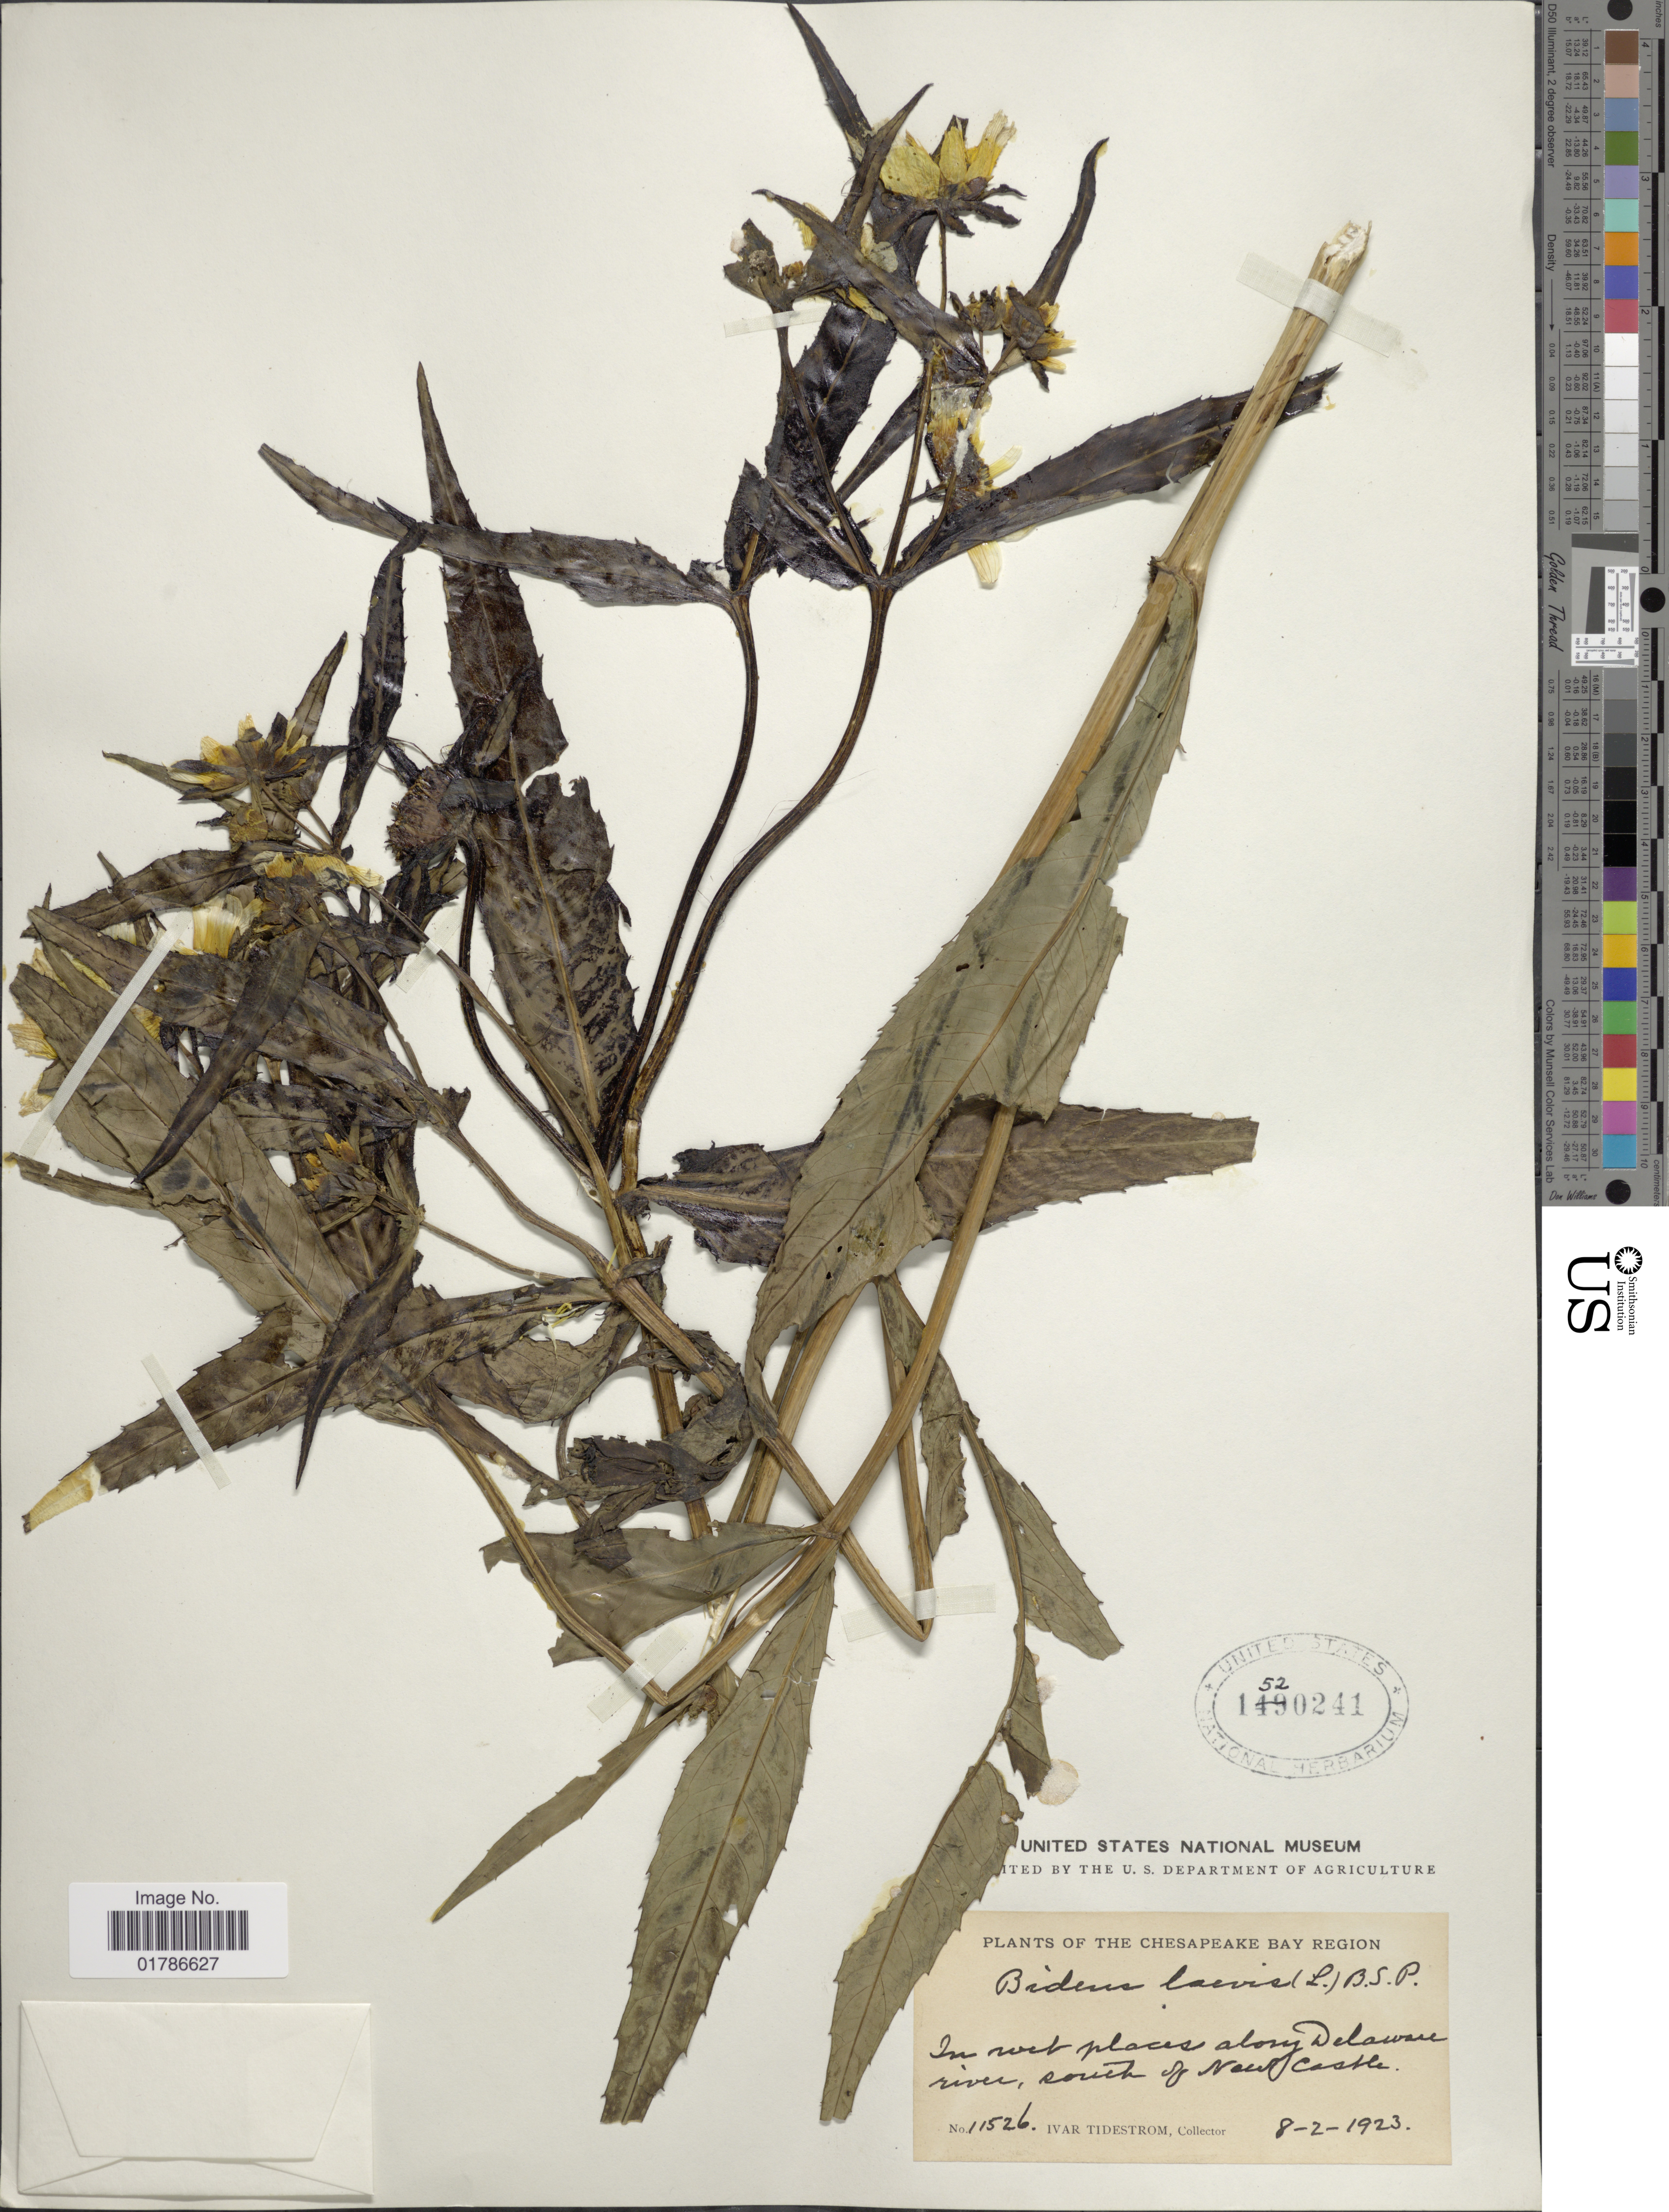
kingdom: Plantae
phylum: Tracheophyta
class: Magnoliopsida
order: Asterales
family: Asteraceae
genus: Bidens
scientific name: Bidens laevis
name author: (L.) Britton, Stearns & Poggenb.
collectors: I. F. Tidestrom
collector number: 11526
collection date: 1923-08-02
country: United States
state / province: Delaware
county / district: New Castle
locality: The Chesapeake Bay Region, along Delaware river, south of New Castle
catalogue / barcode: US 1520241